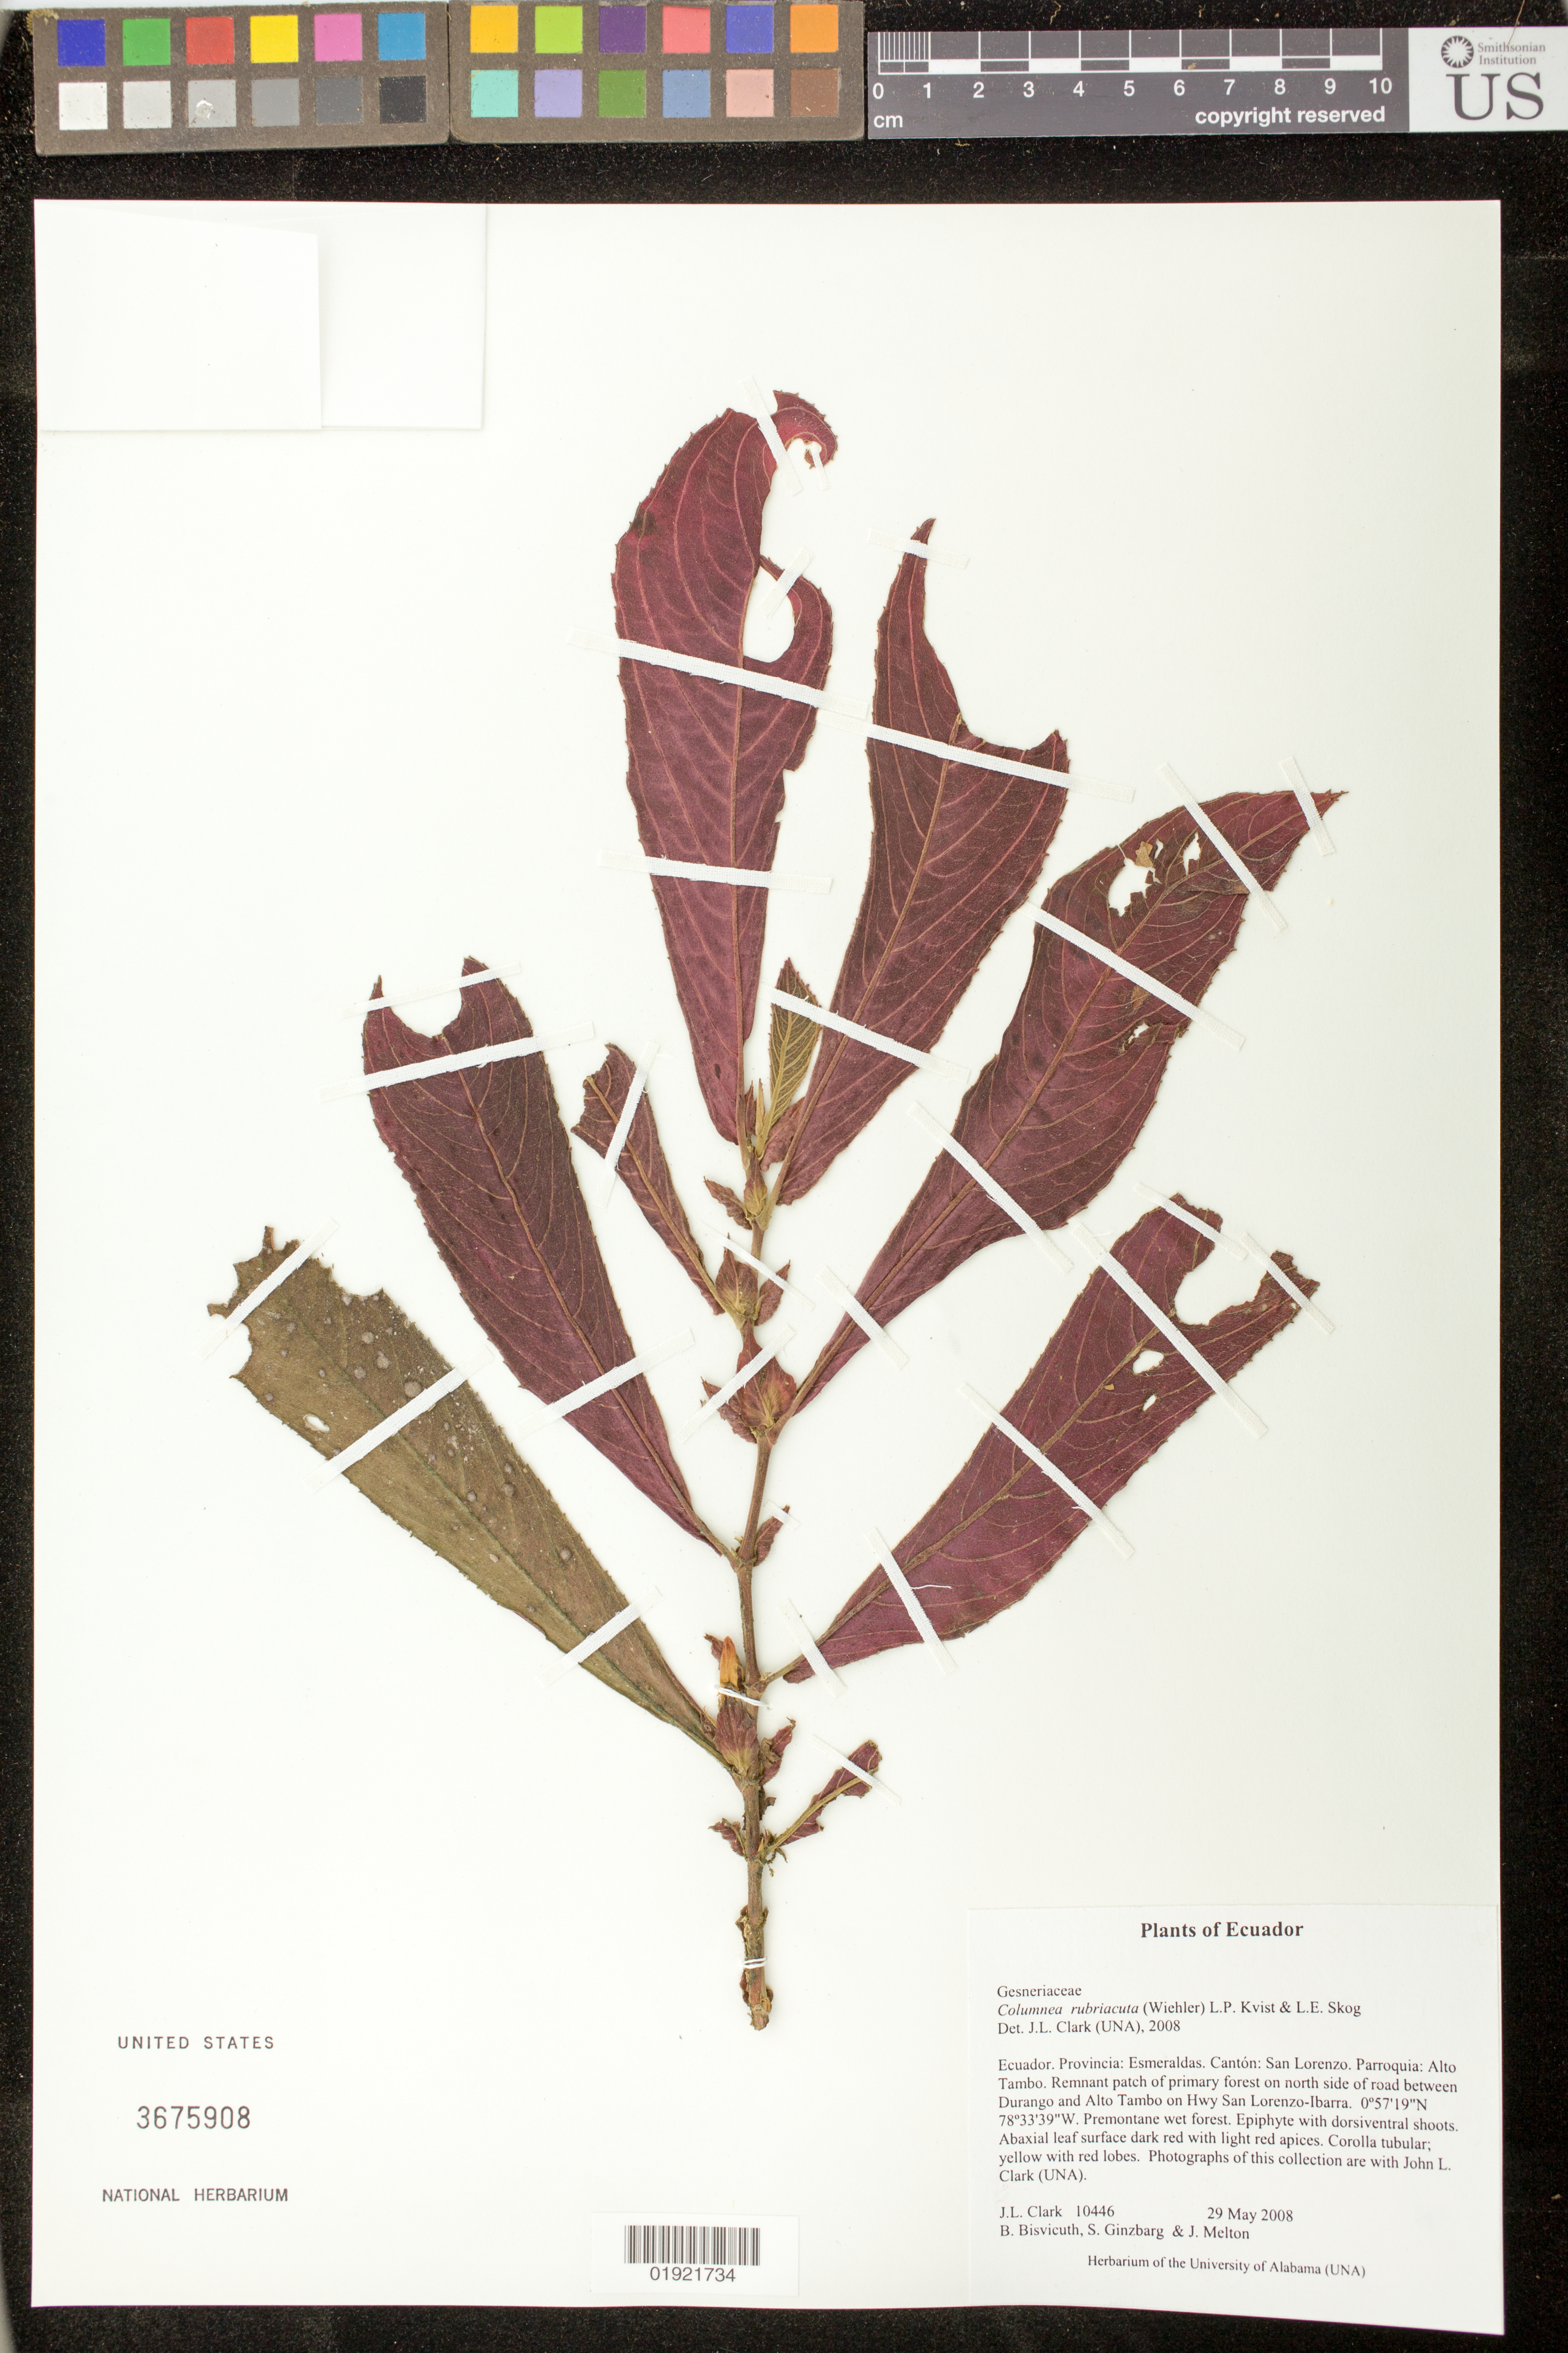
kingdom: Plantae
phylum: Tracheophyta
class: Magnoliopsida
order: Lamiales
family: Gesneriaceae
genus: Columnea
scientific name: Columnea rubriacuta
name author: (Wiehler) L.P. Kvist & L.E. Skog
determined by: Clark, J. L., (SEL), The Marie Selby Botanical Garden (UNITED STATES)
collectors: J. L. Clark, B. Bisvicuth, S. Ginzbarg & J. Melton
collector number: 10446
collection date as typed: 29 May 2008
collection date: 2008-05-29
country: Ecuador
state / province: Esmeraldas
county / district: San Lorenzo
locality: Parroquia: Alto Tambo. Remnant patch of primary forest on north side of road between Durango and Alto Tambo on Hwy San Lorenzo-Ibarra.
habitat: Premontane wet forest.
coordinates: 0 57 19 N, 78 33 39 W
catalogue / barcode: US 3675908